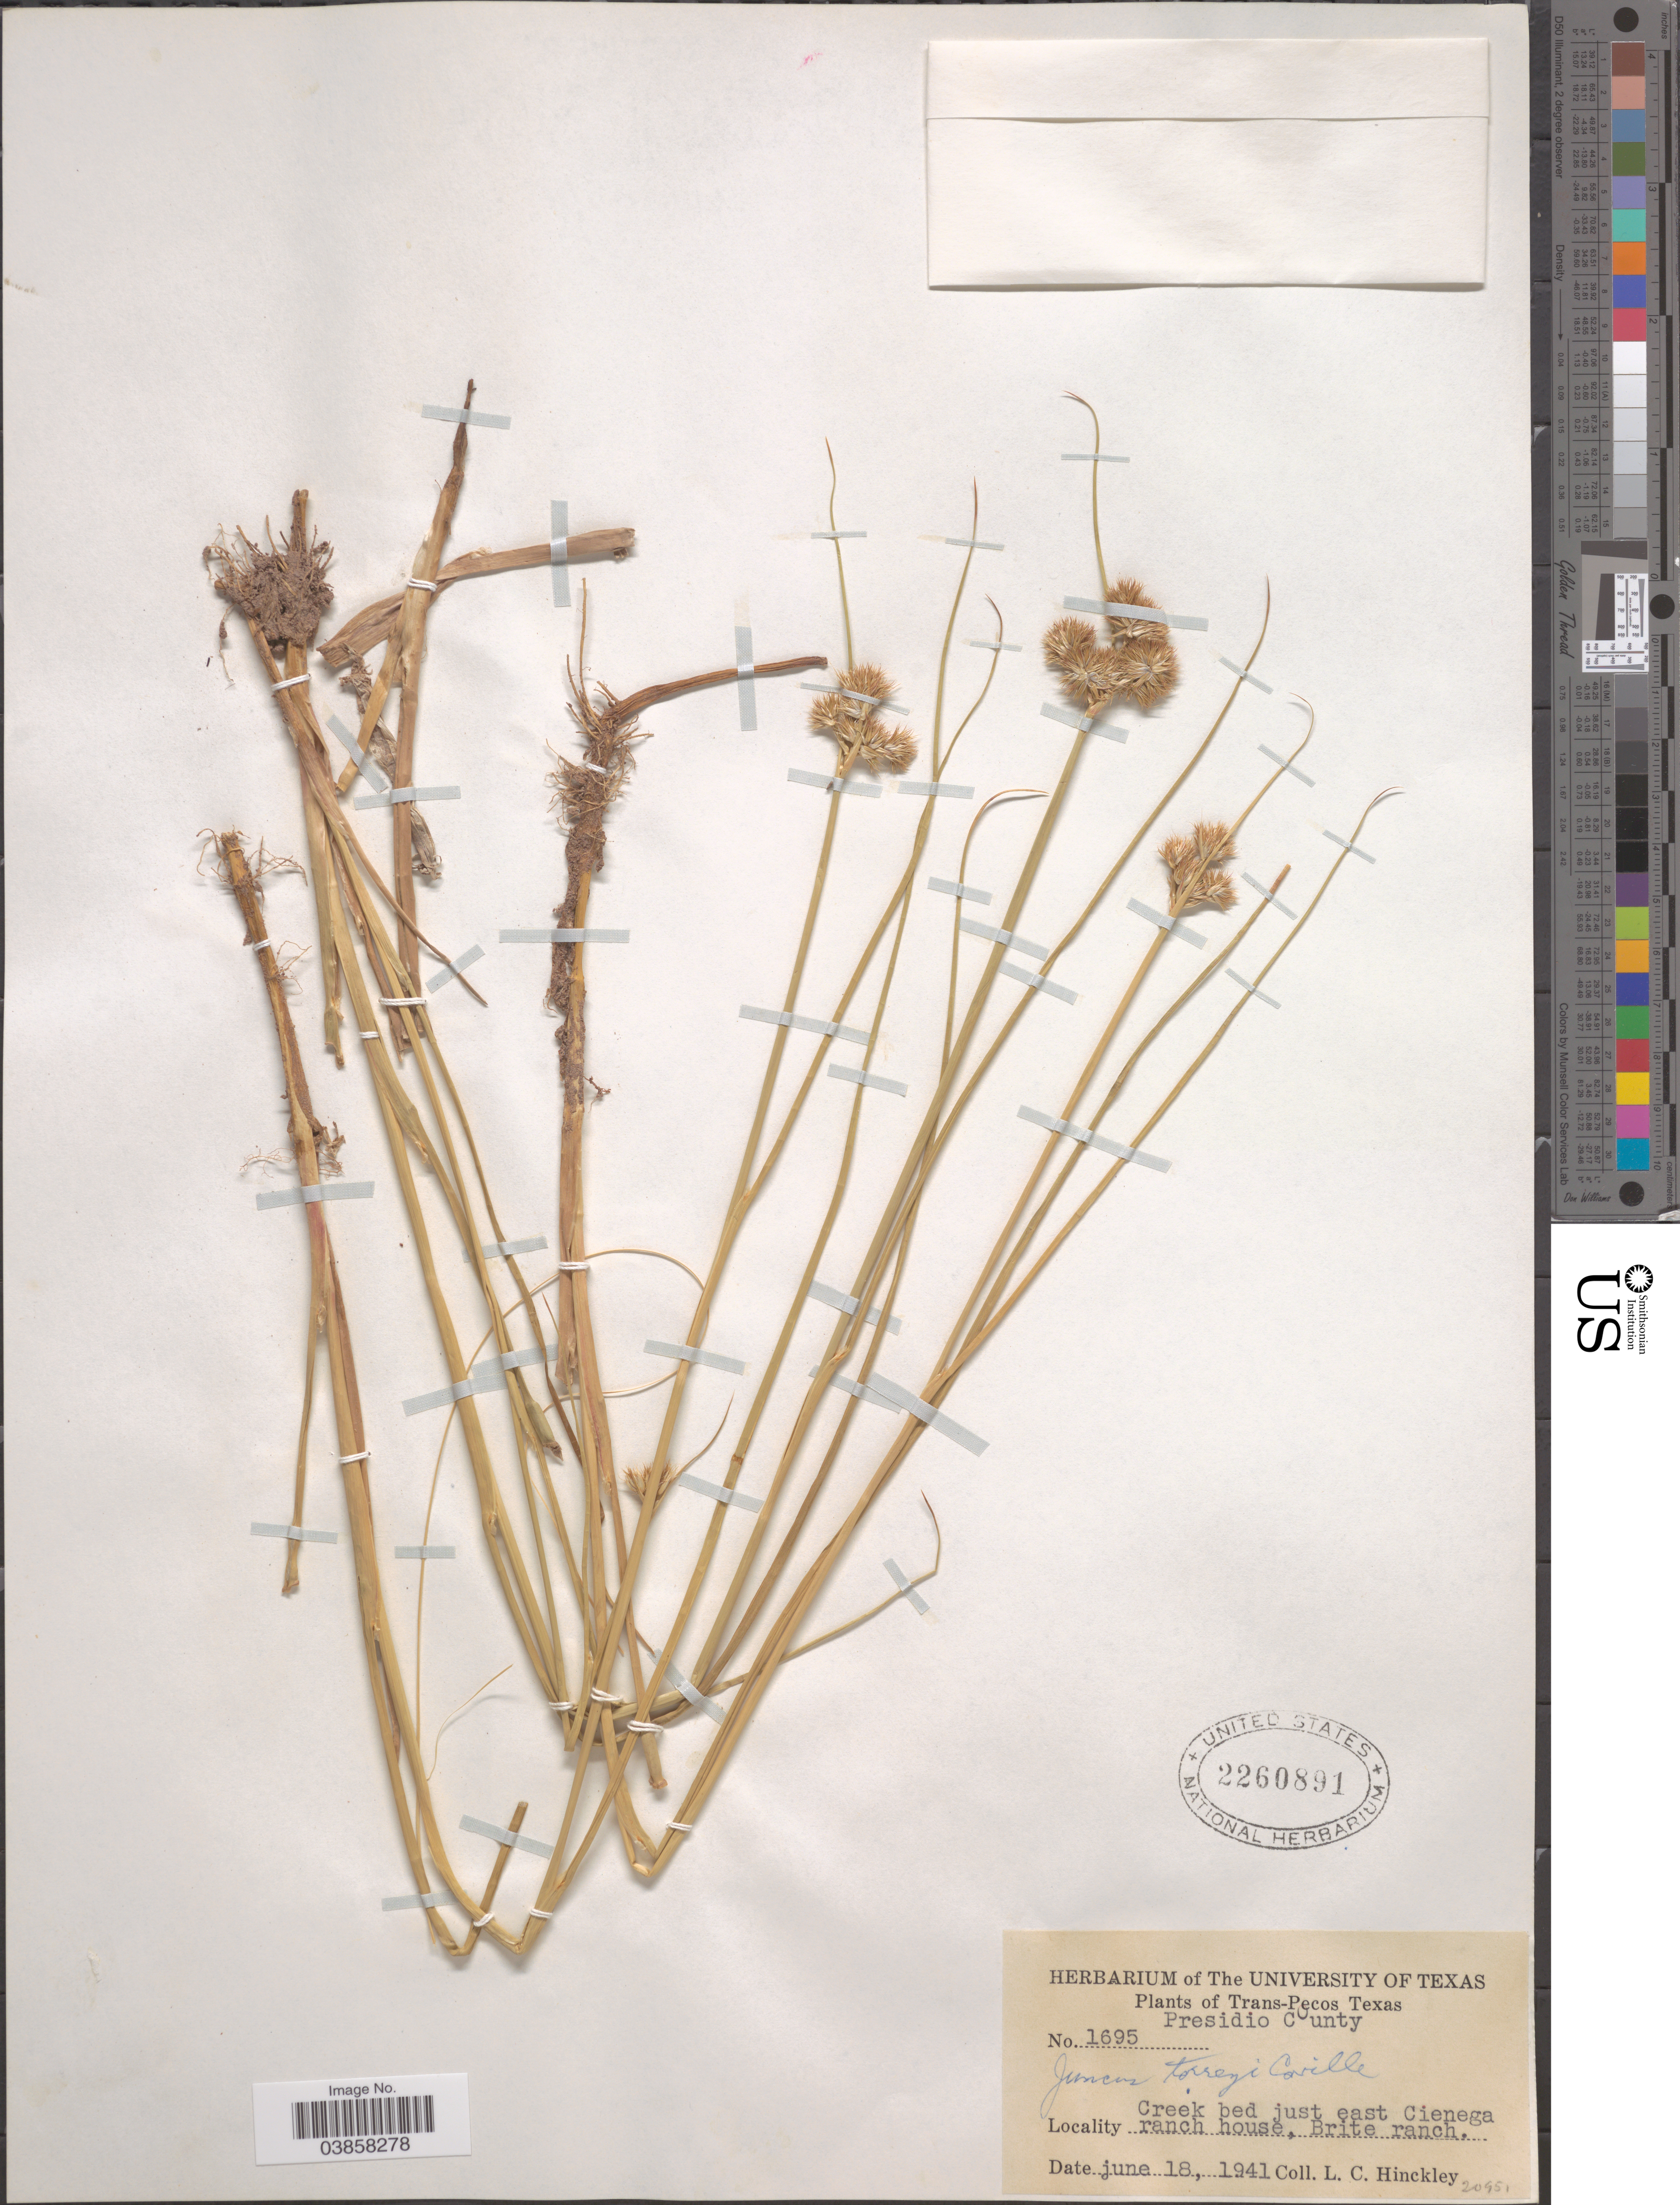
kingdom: Plantae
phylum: Tracheophyta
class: Liliopsida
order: Poales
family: Juncaceae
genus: Juncus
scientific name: Juncus torreyi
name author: Coville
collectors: L. Hinckley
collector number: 1695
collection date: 1941-06-18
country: United States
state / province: Texas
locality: Trans-Pecos Texas. Presidio County. Creek bed just east Cienega ranch house, Brite ranch.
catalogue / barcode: US 2260891